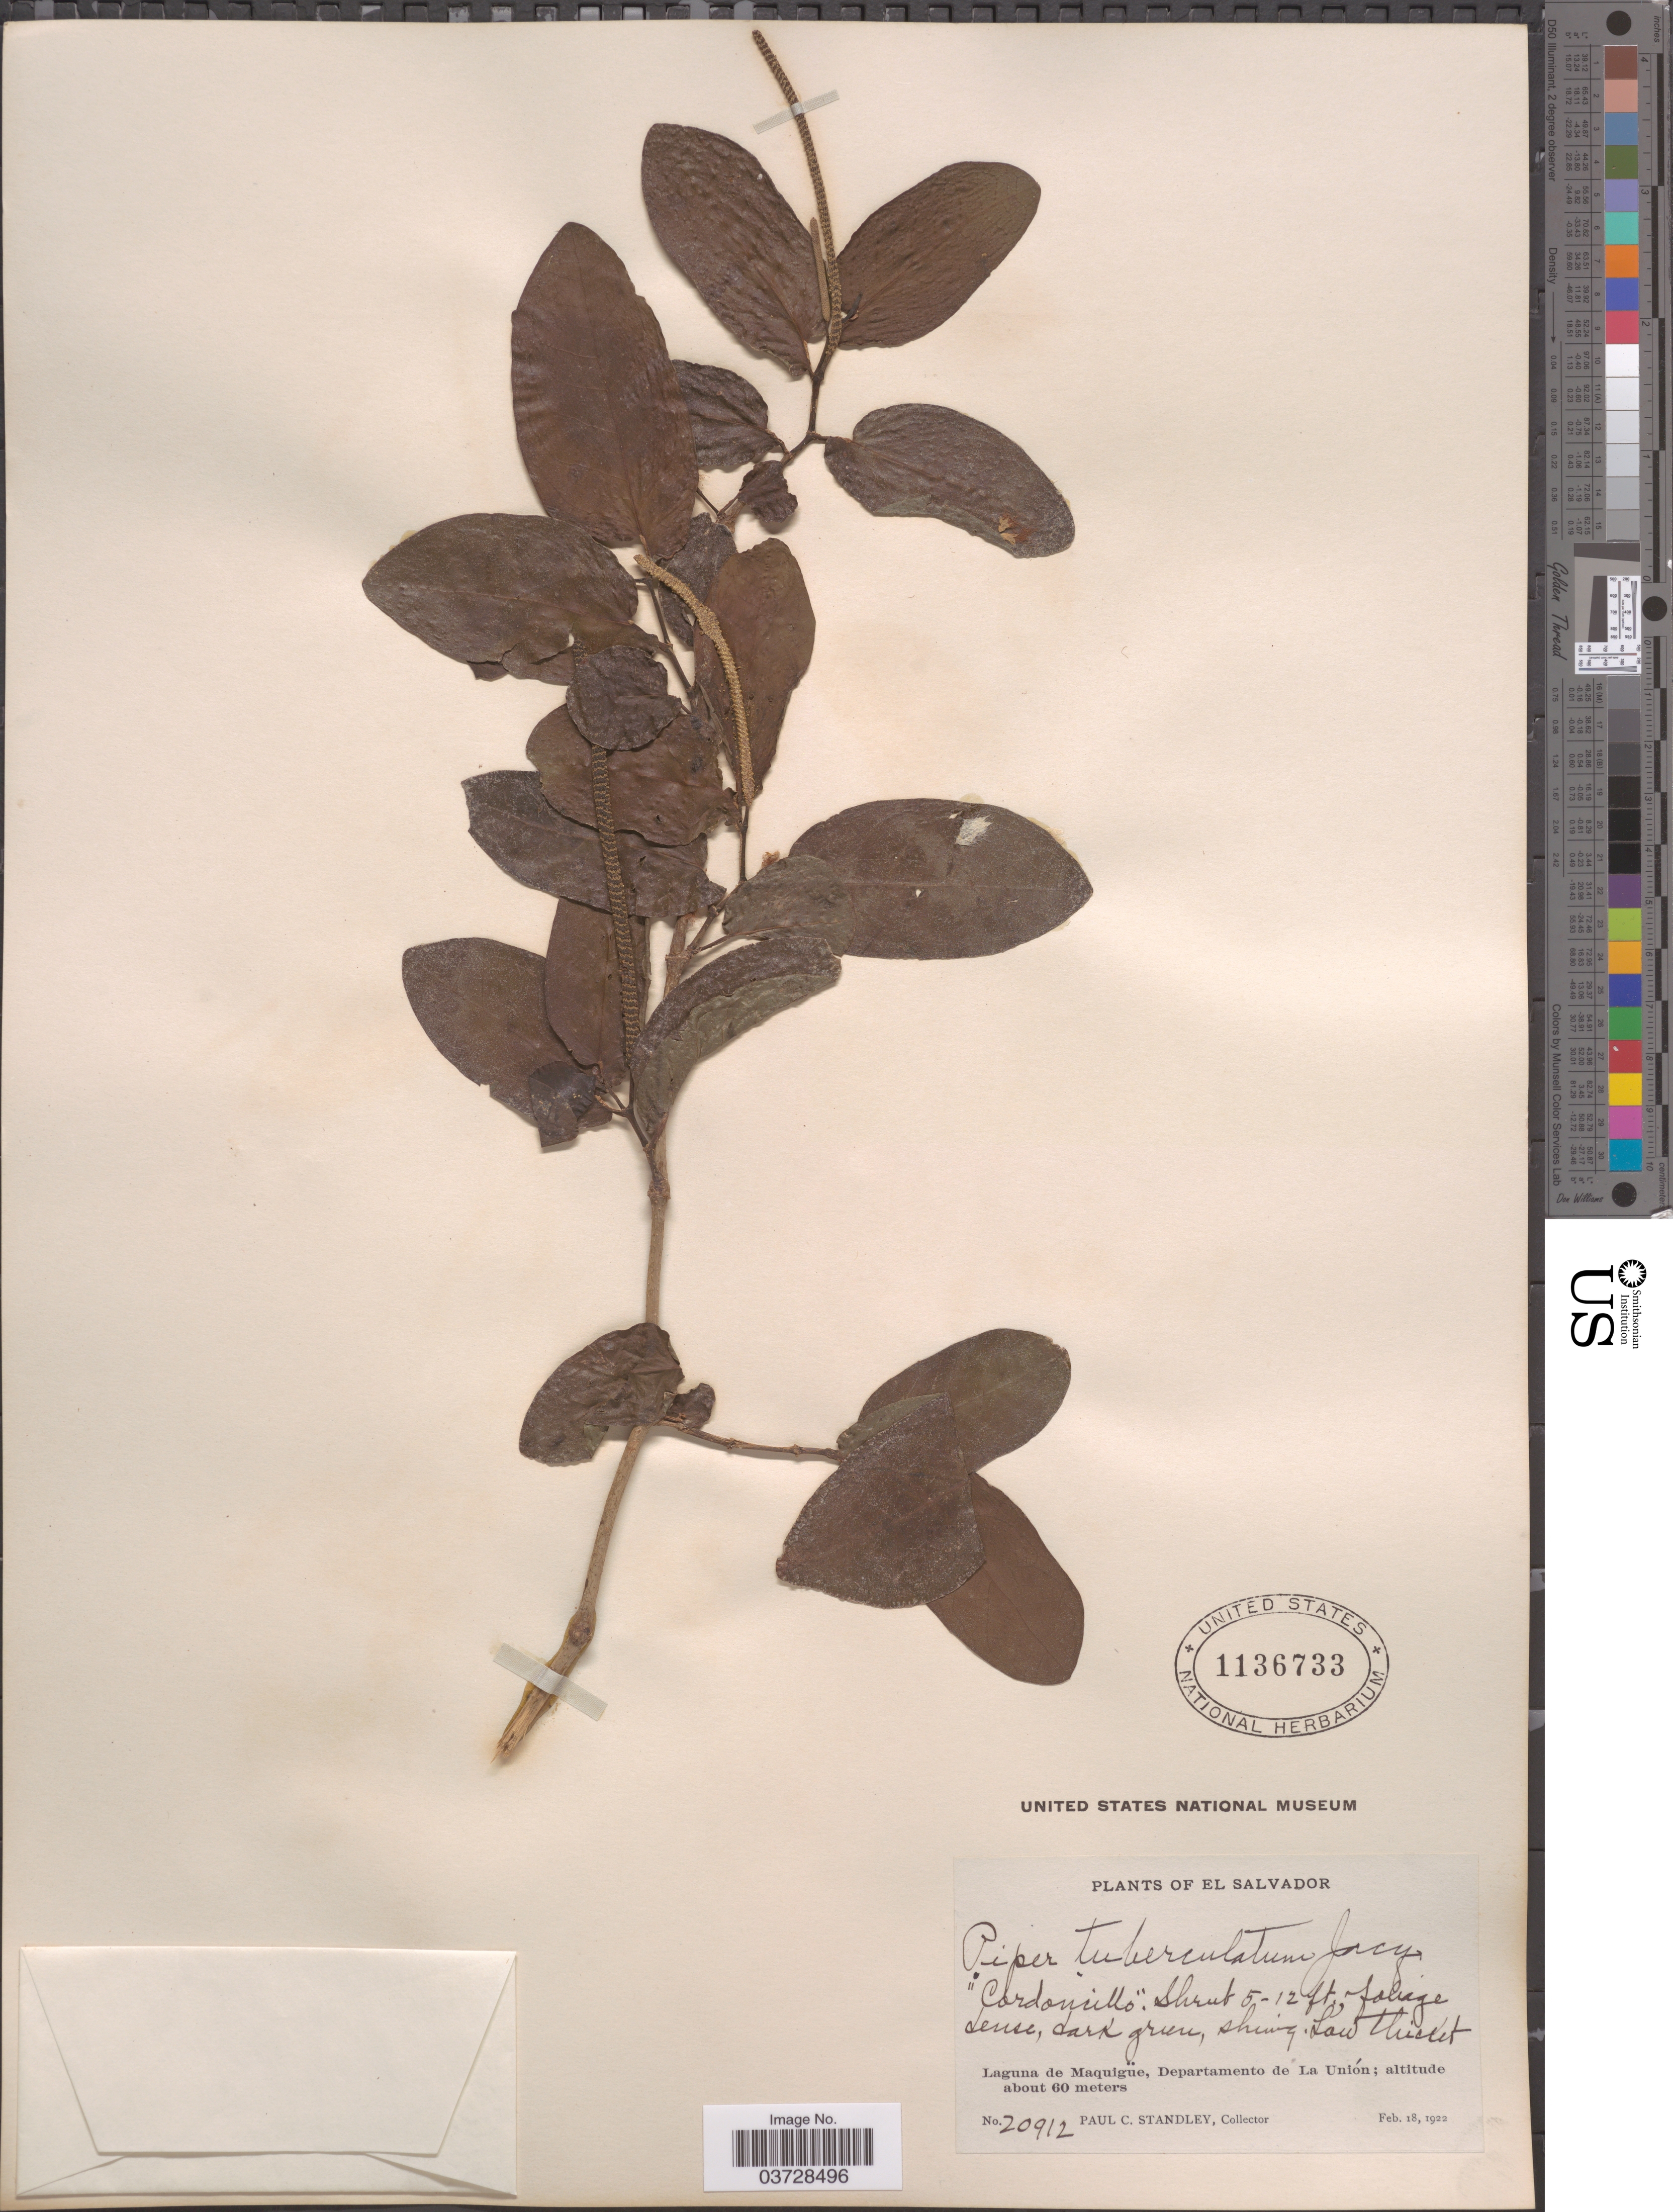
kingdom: Plantae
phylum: Tracheophyta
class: Magnoliopsida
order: Piperales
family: Piperaceae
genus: Piper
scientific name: Piper tuberculatum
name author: Jacq.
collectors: P. C. Standley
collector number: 20912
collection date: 1922-02-18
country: El Salvador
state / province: La Union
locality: Laguna de Maquigüe, Departamento de La Unión.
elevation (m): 60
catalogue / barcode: US 1136733